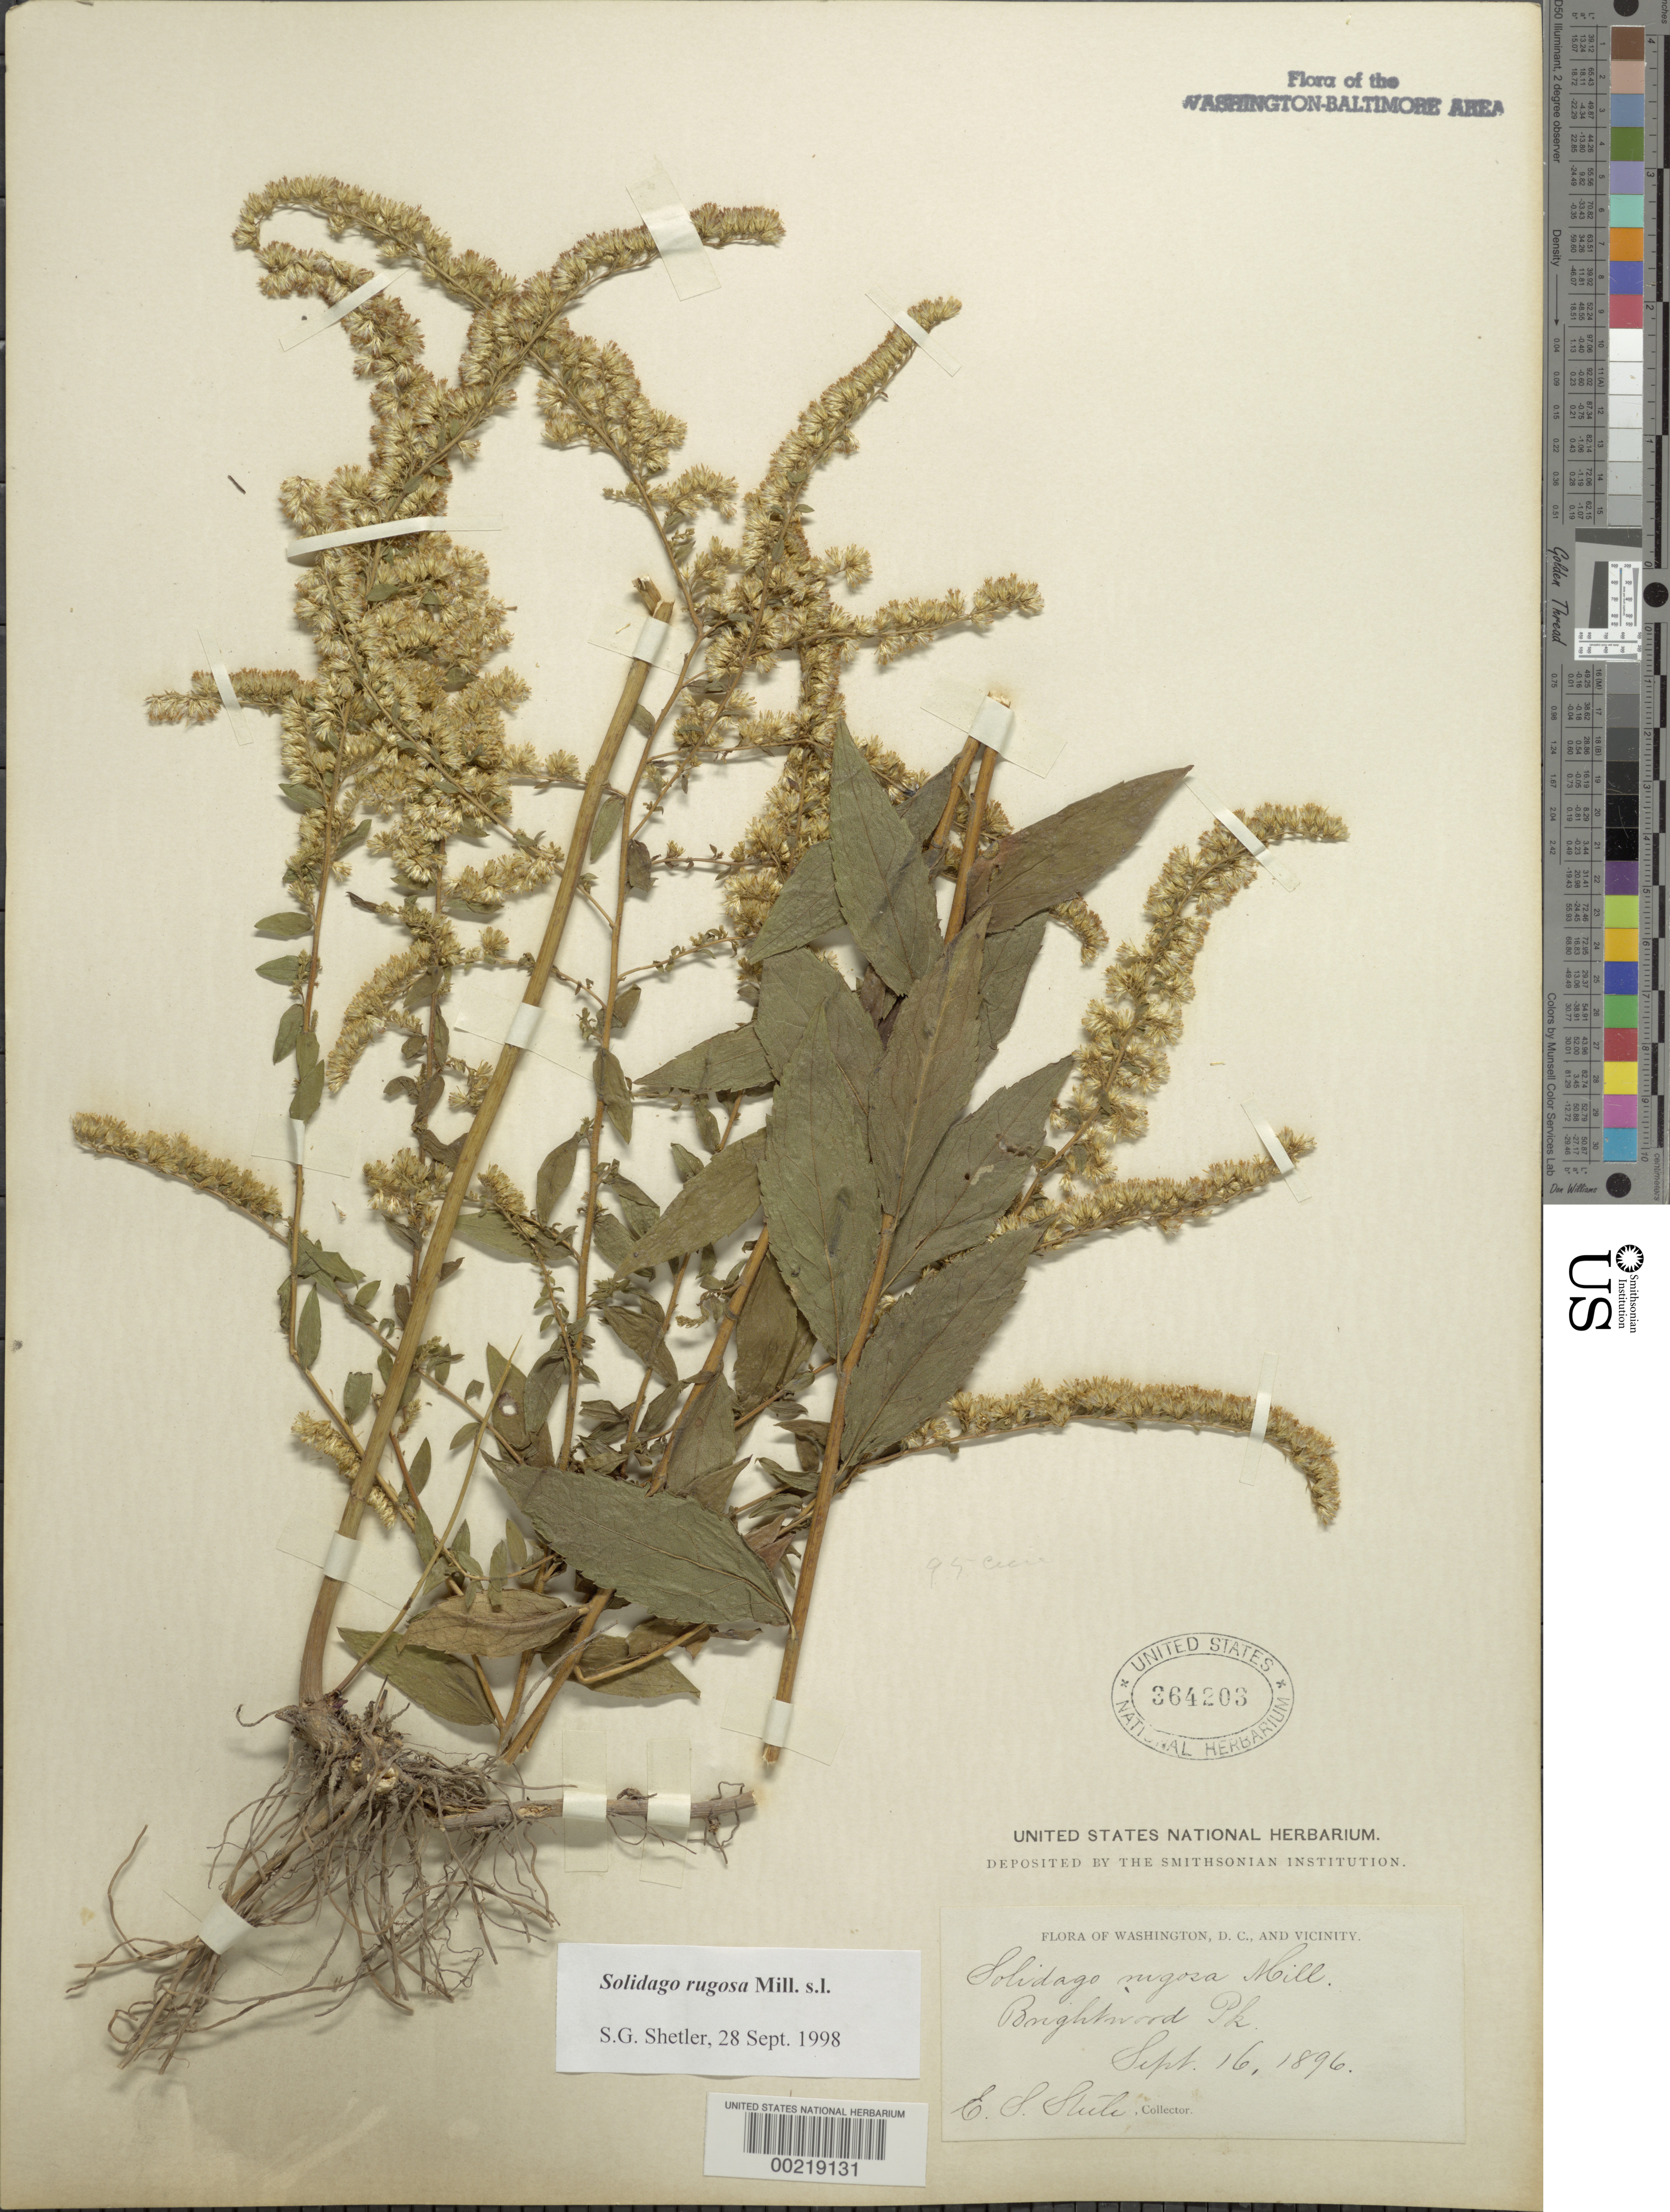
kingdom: Plantae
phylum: Tracheophyta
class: Magnoliopsida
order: Asterales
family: Asteraceae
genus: Solidago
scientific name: Solidago rugosa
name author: Mill.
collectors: E. Steele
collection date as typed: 16 Sep 1896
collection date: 1896-09-16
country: United States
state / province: District of Columbia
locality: Brightwood Park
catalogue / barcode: US 364203